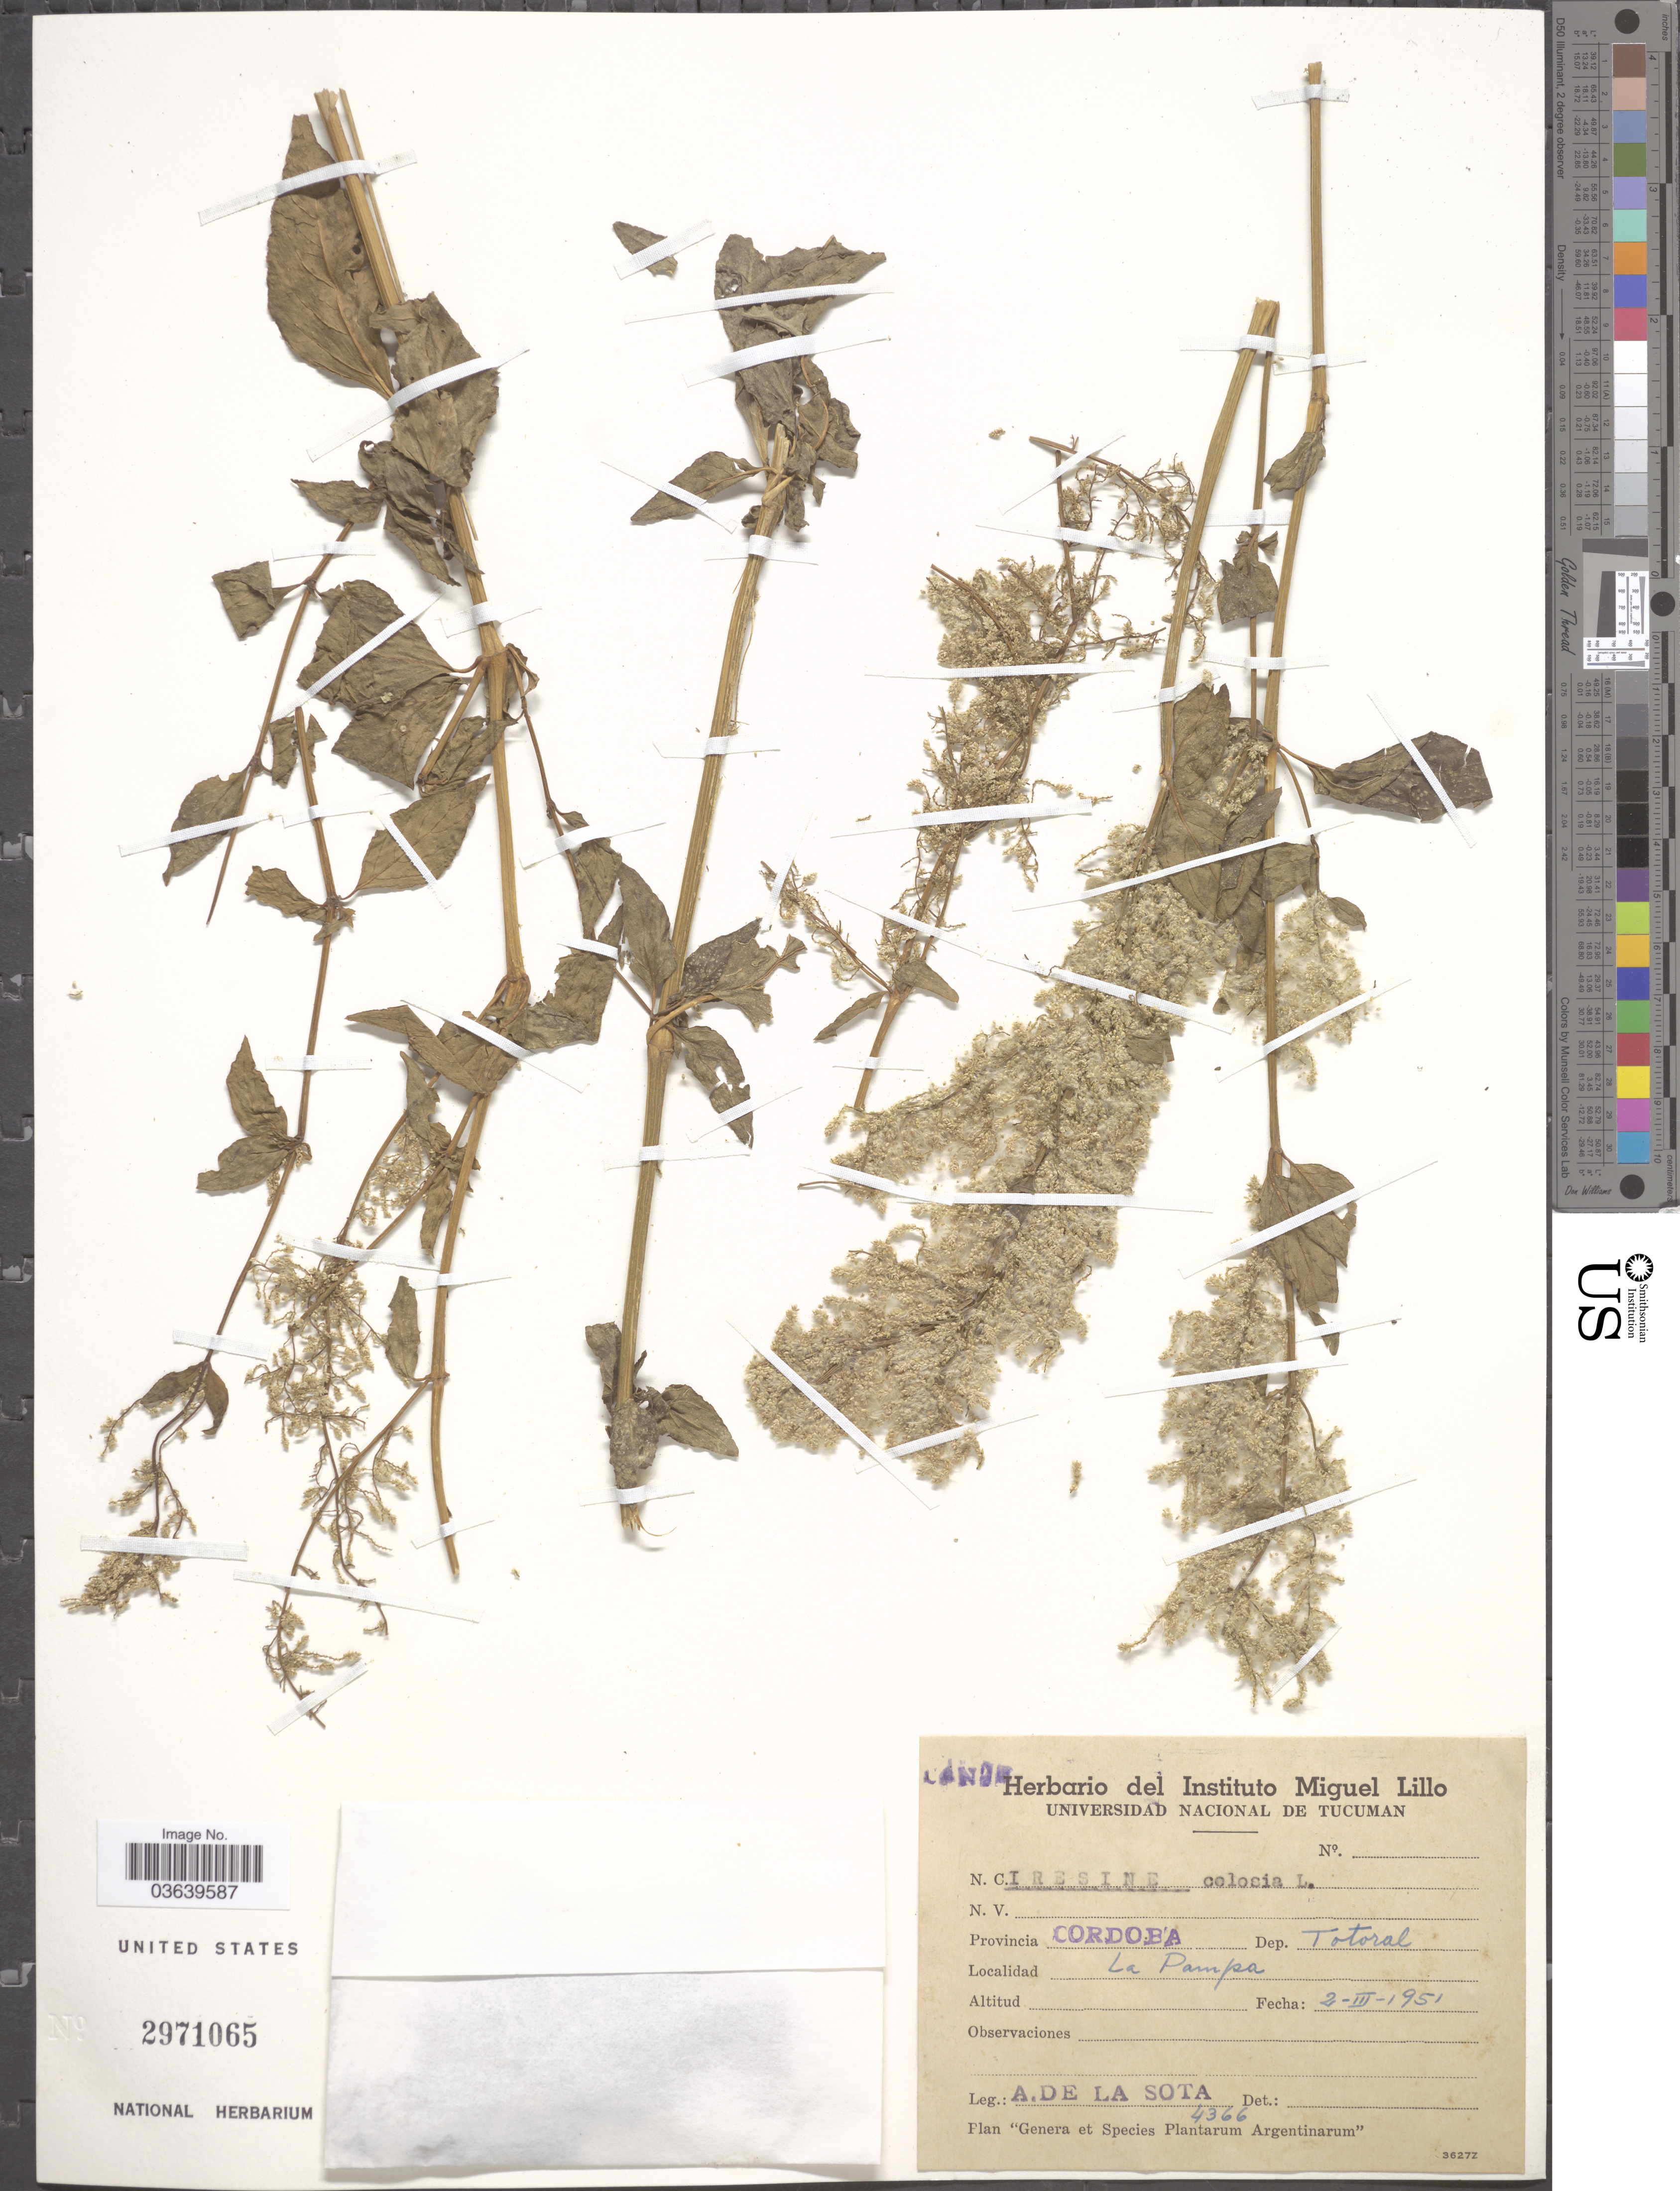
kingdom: Plantae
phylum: Tracheophyta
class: Magnoliopsida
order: Caryophyllales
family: Amaranthaceae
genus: Iresine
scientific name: Iresine diffusa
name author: Humb. & Bonpl. ex Willd.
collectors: A. De la sota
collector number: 4366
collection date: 1951-03-02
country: Argentina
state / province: Cordoba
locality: Dep. Totoral. La Pampa.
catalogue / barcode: US 2971065